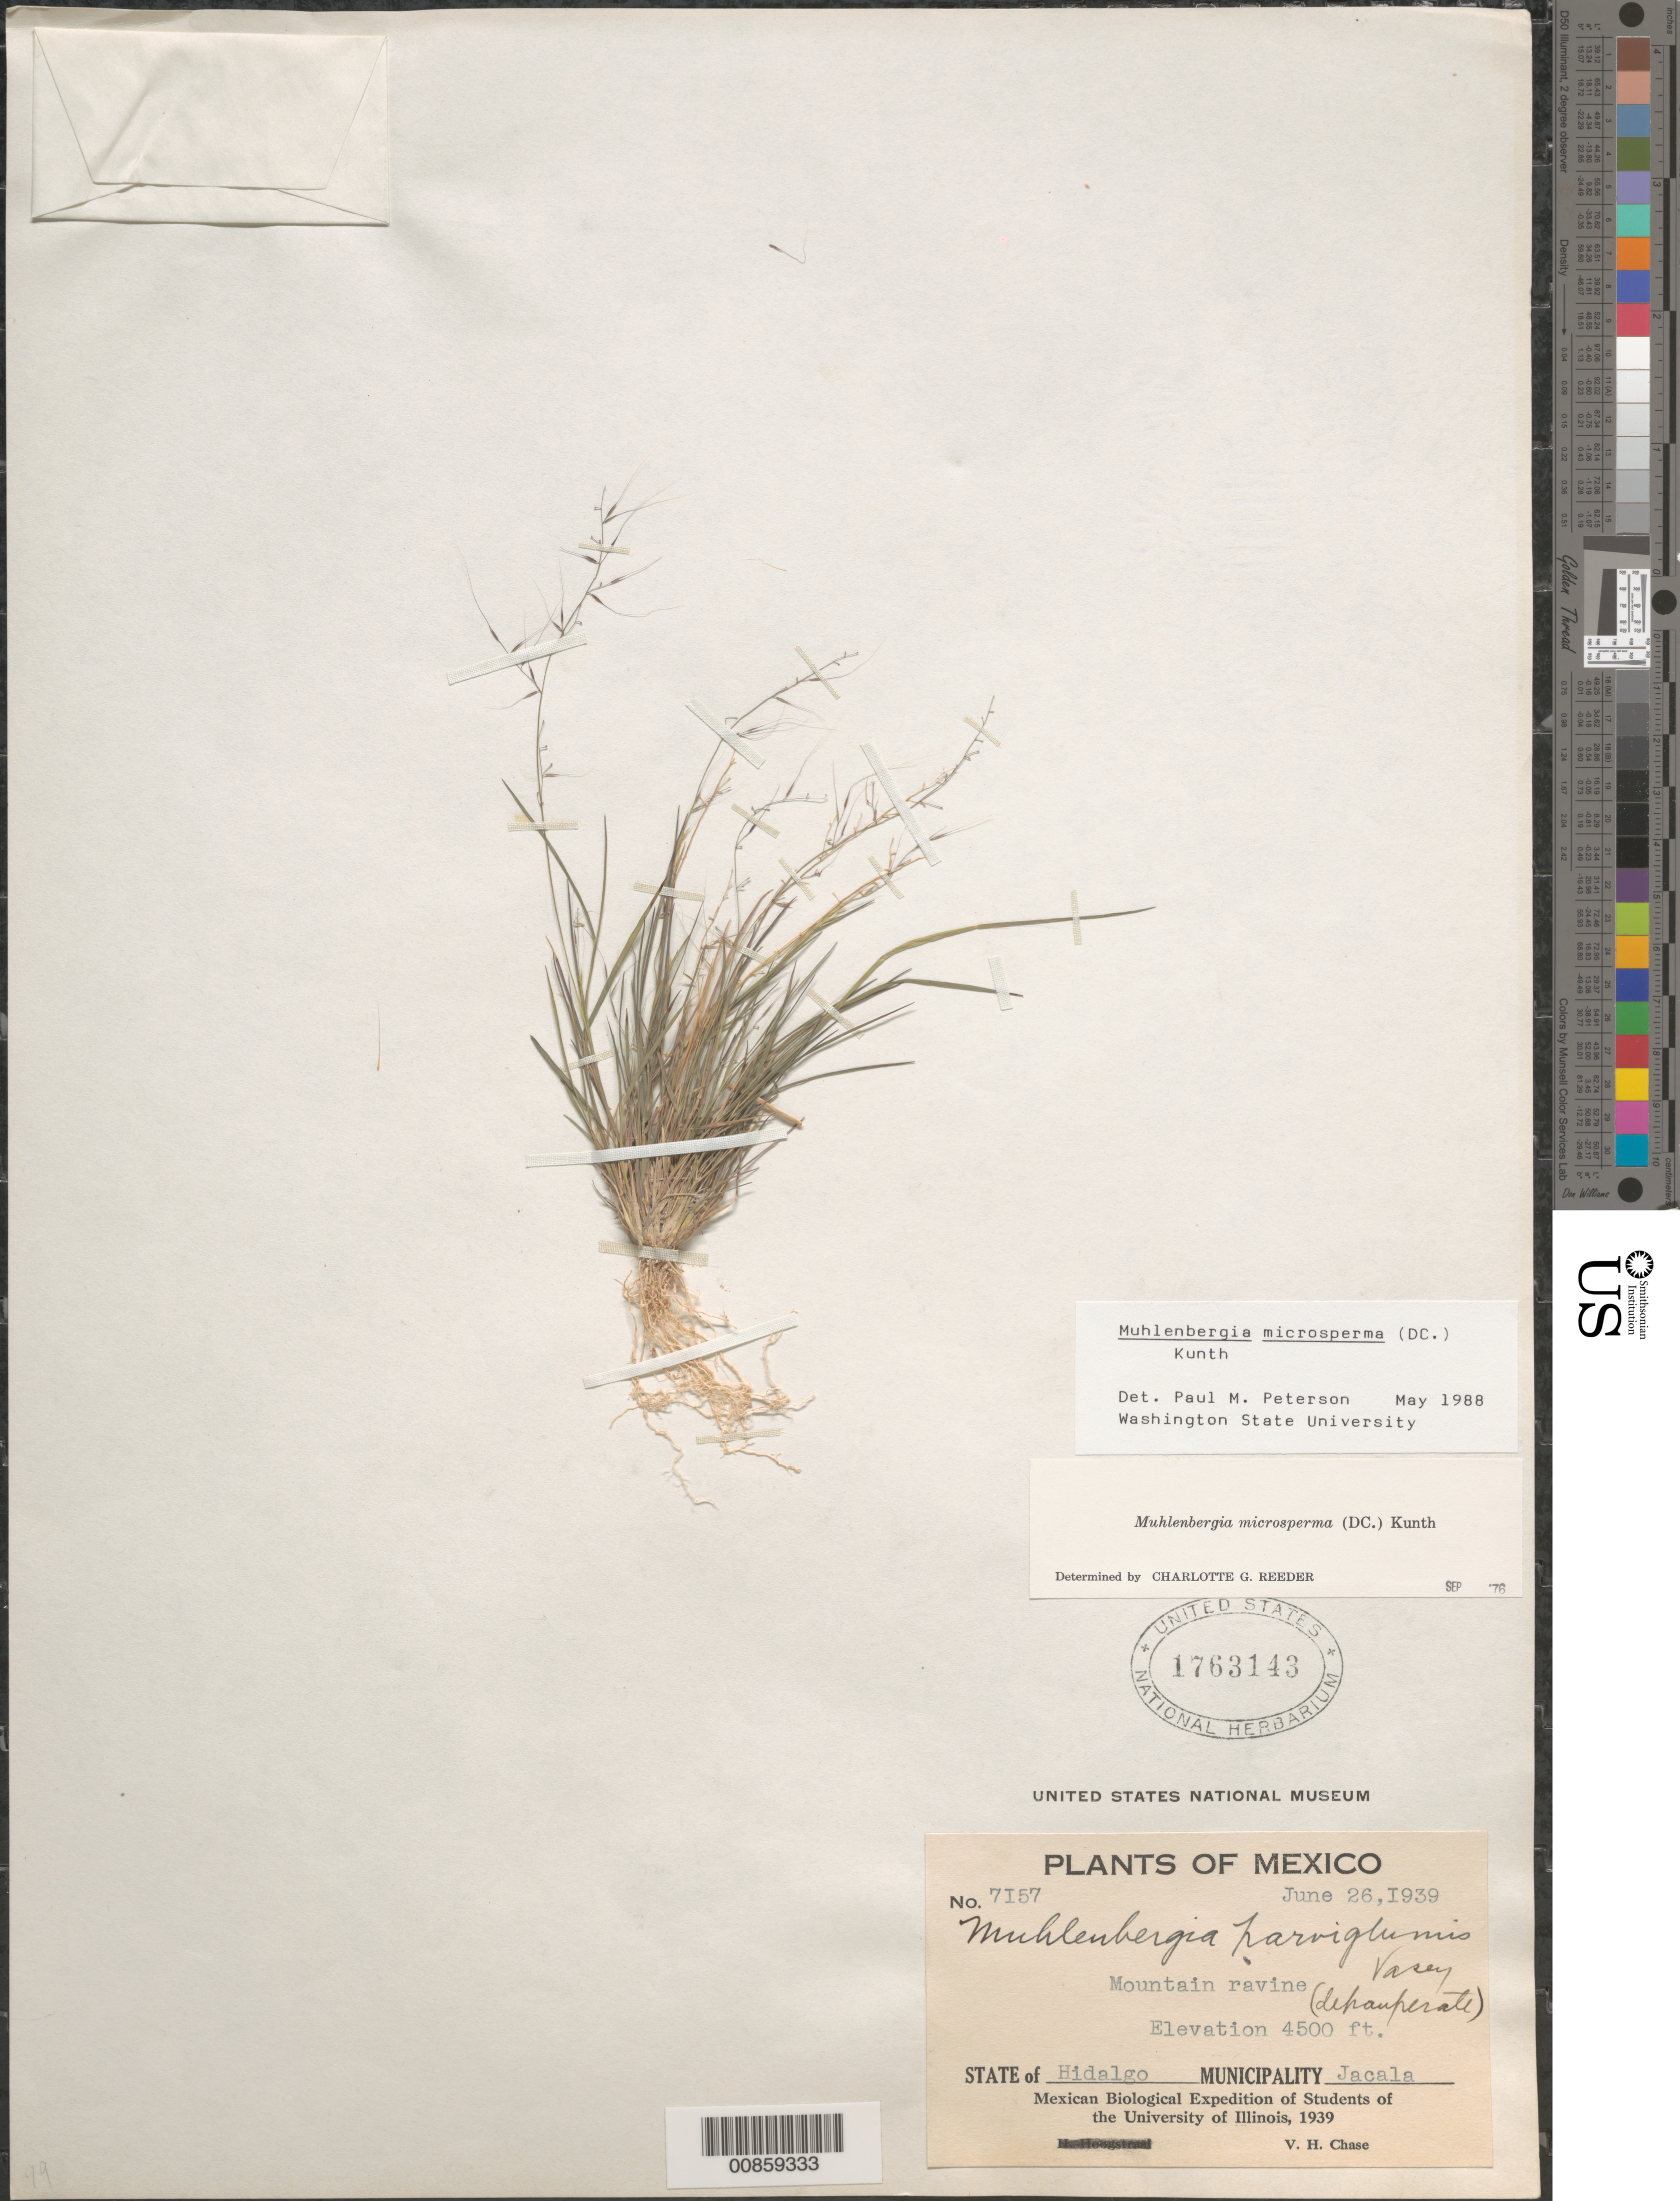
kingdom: Plantae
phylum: Tracheophyta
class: Liliopsida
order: Poales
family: Poaceae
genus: Muhlenbergia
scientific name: Muhlenbergia microsperma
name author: (DC.) Kunth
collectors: V. H. Chase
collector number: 7157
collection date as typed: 26 Jun 1939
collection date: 1939-06-26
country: Mexico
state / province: Hidalgo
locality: Mountain close to Jacala, Hgo.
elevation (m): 1372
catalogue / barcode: US 1763143